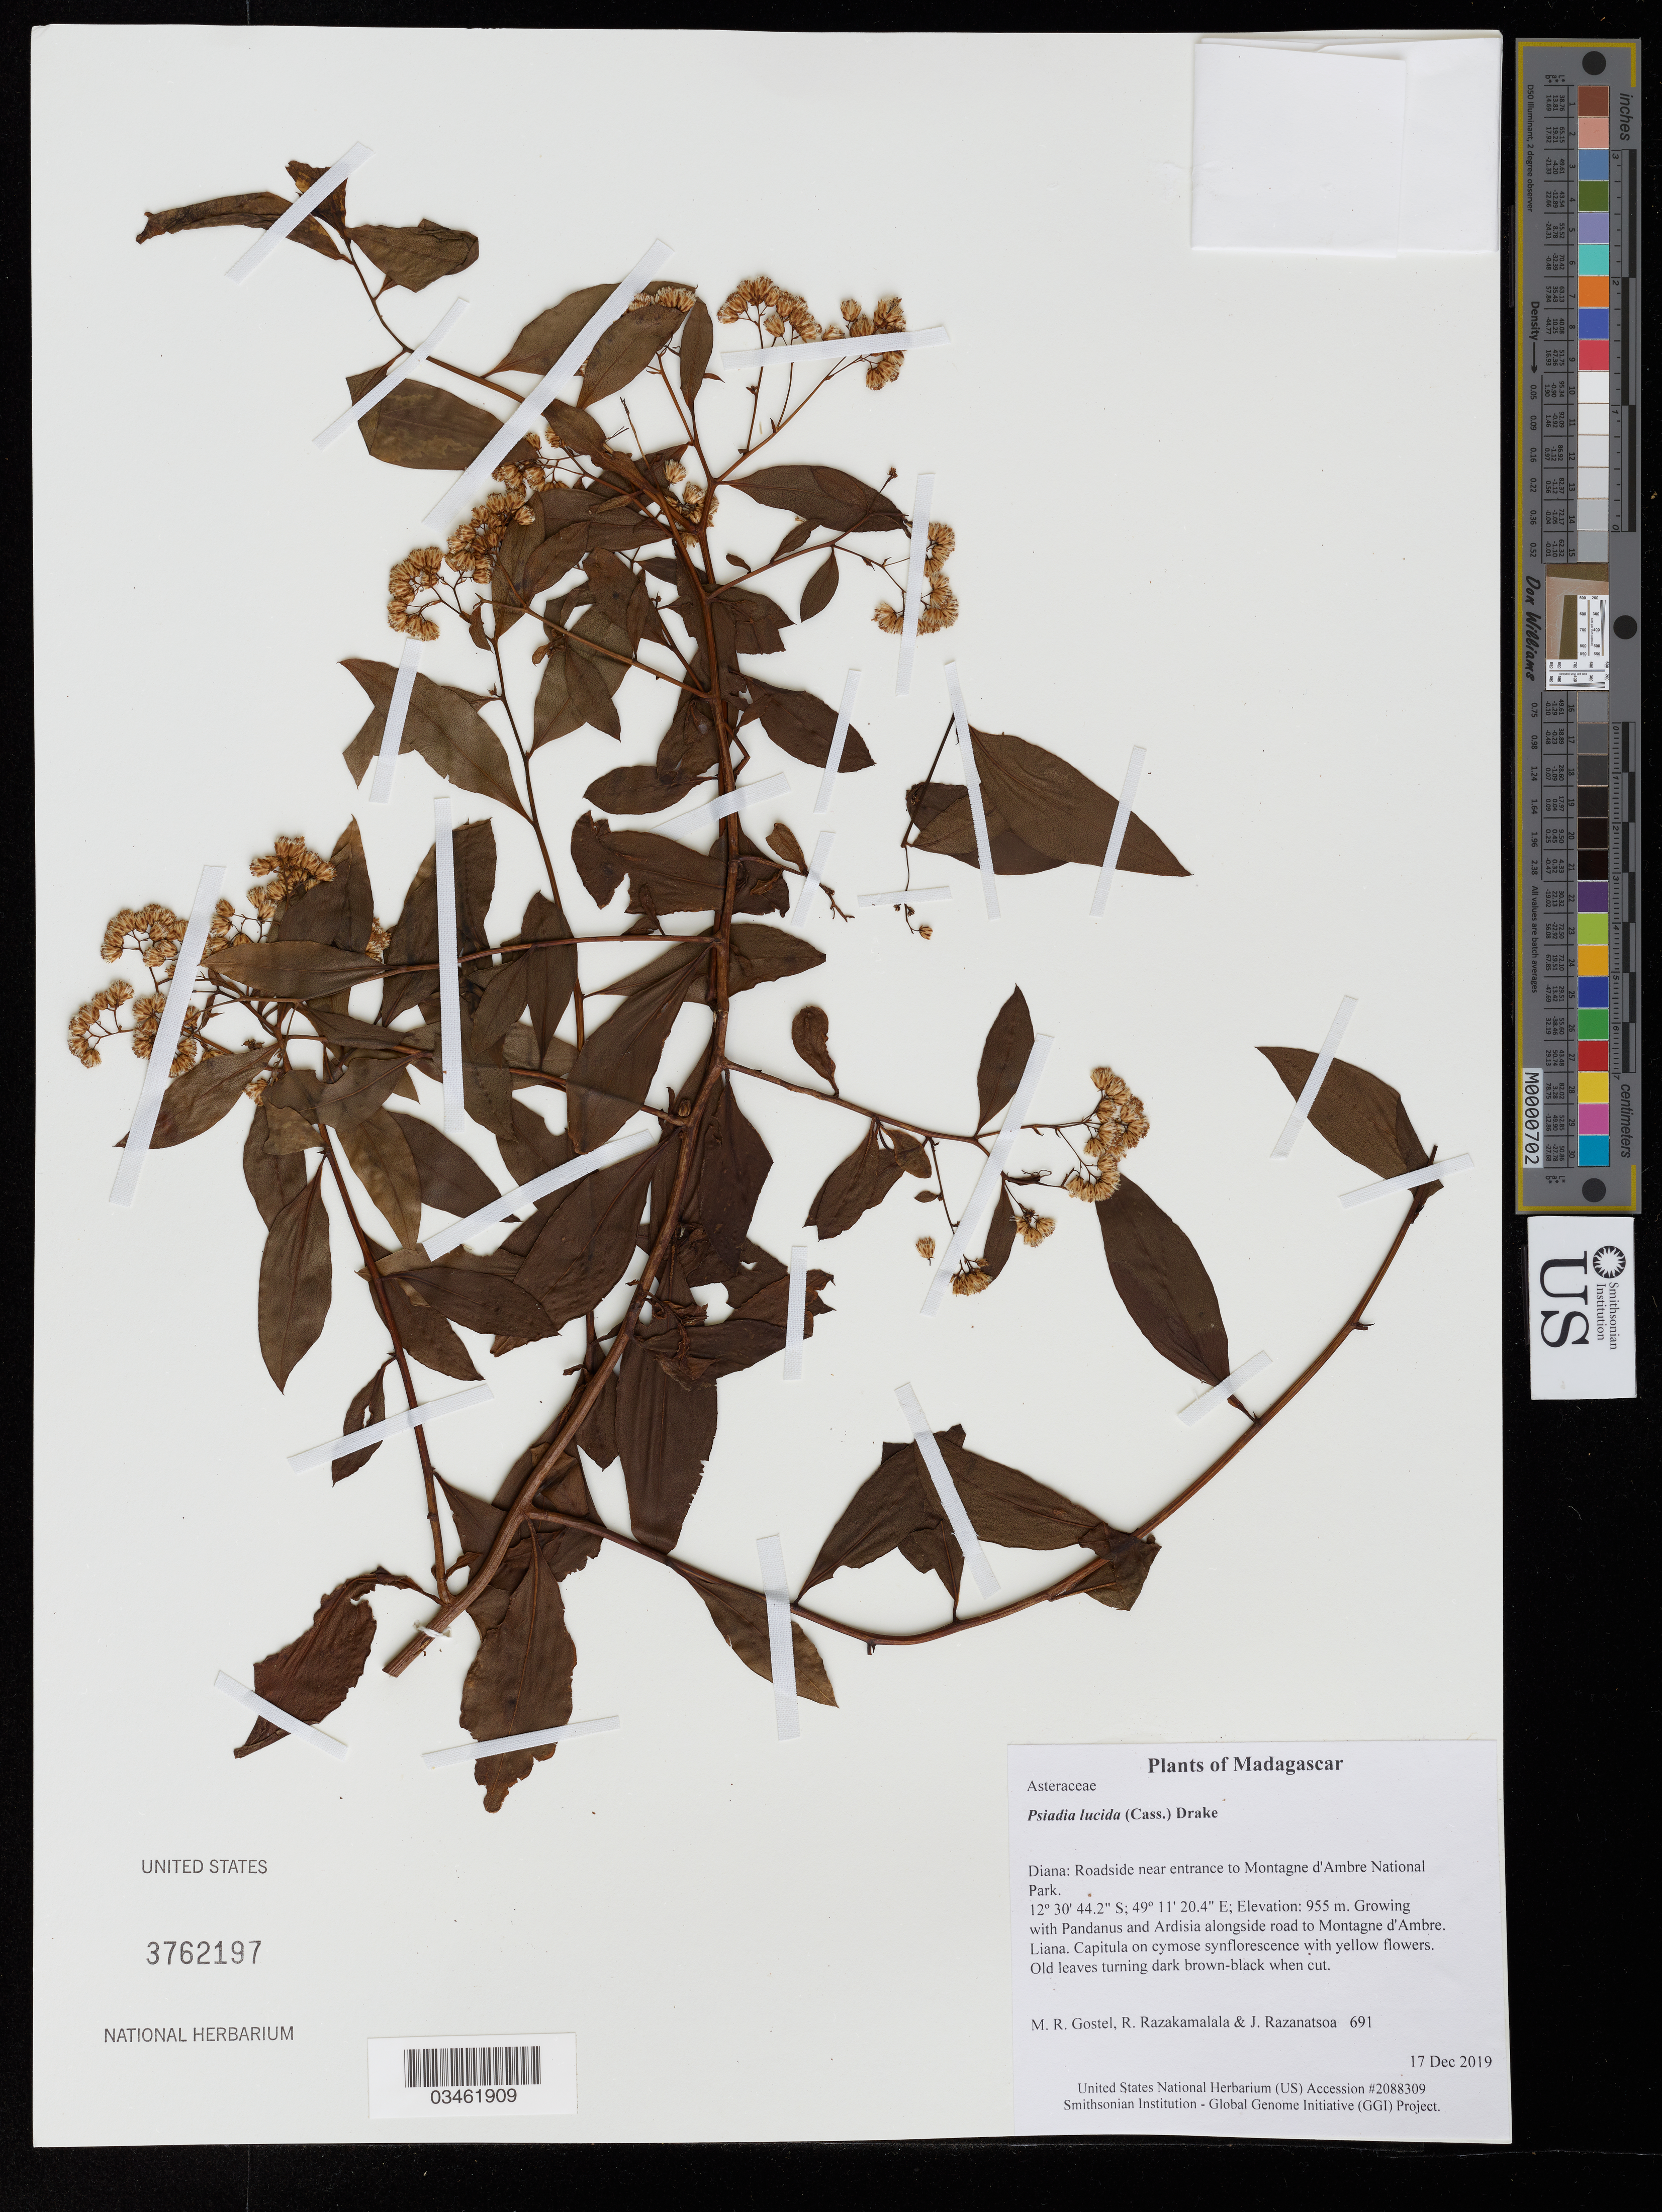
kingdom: Plantae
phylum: Tracheophyta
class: Magnoliopsida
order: Asterales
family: Asteraceae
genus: Psiadia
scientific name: Psiadia lucida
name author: (Cass.) Drake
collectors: M. R. Gostel, R. Razakamalala & J. Razanatsoa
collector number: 691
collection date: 2019-12-17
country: Madagascar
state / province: Diana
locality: Roadside near entrance to Montagne d'Ambre National Park. Growing with Pandanus and Ardisia alongside road to Montagne d' Ambre.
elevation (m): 955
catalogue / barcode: US 3762197